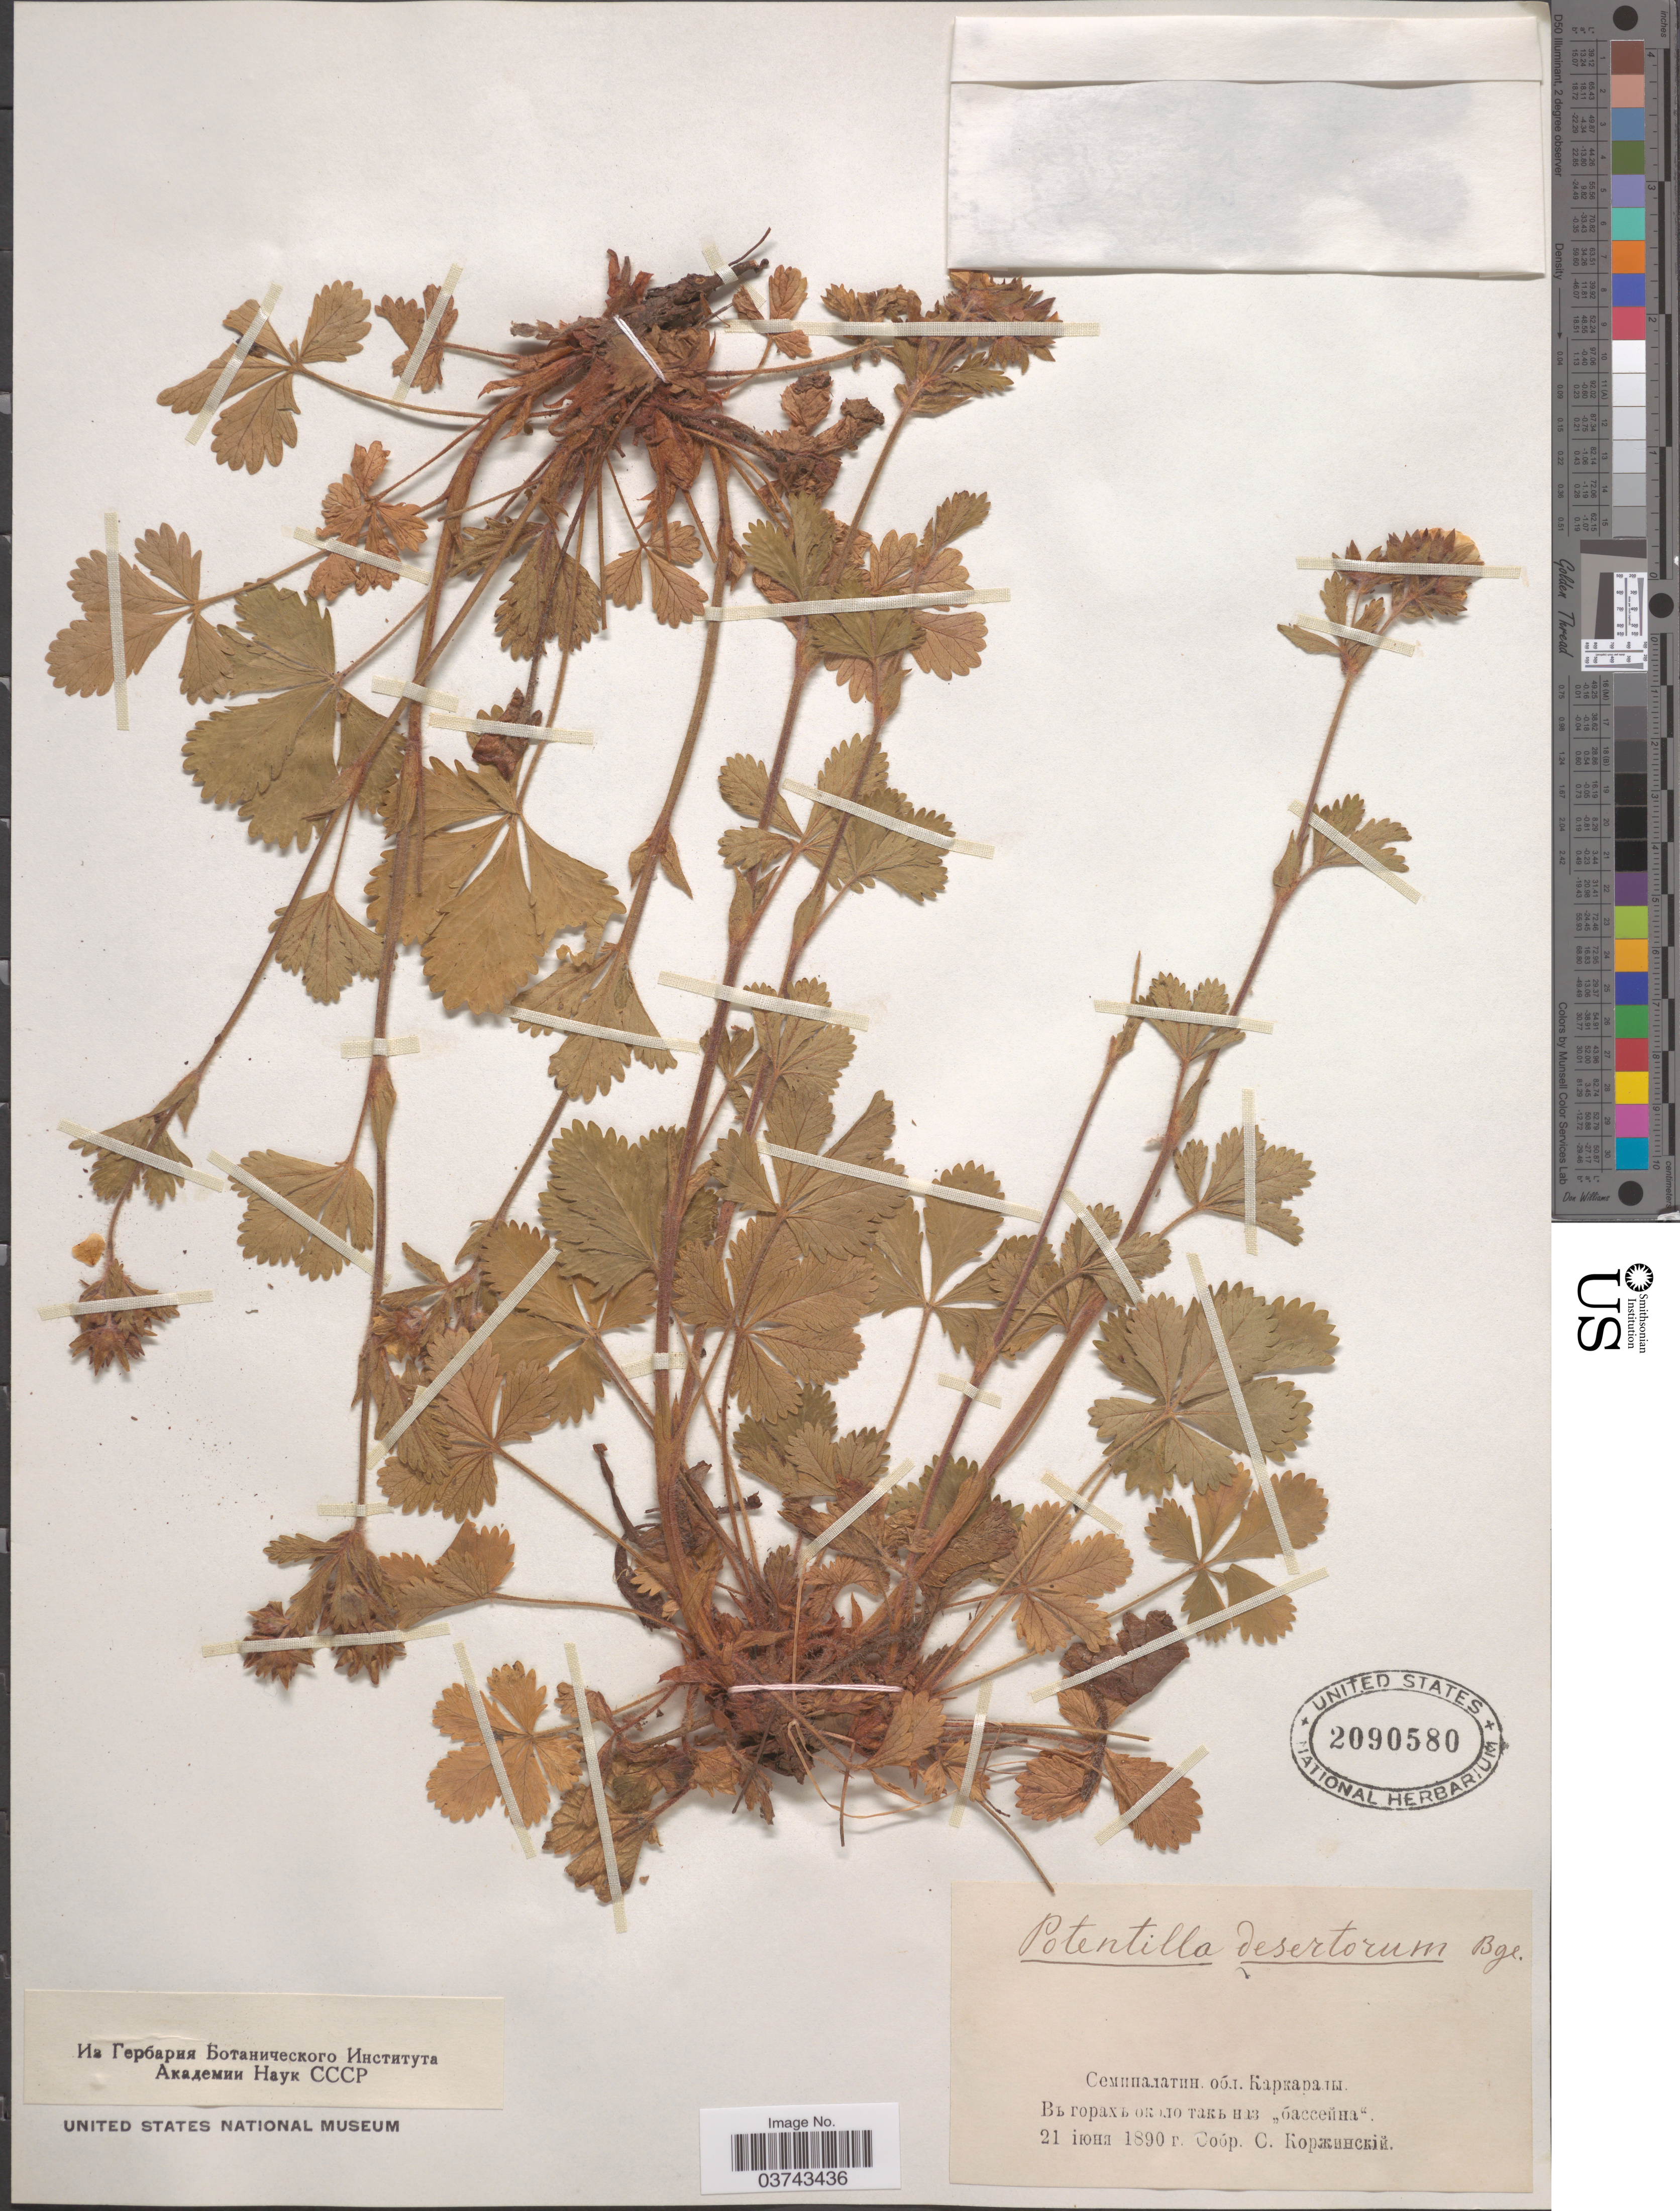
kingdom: Plantae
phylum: Tracheophyta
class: Magnoliopsida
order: Rosales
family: Rosaceae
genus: Potentilla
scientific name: Potentilla desertorum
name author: Bunge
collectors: S. Korzhinskiy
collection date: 1890-06-21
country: Kazakhstan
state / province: East Kazakhstan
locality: Karakaly.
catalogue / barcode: US 2090580